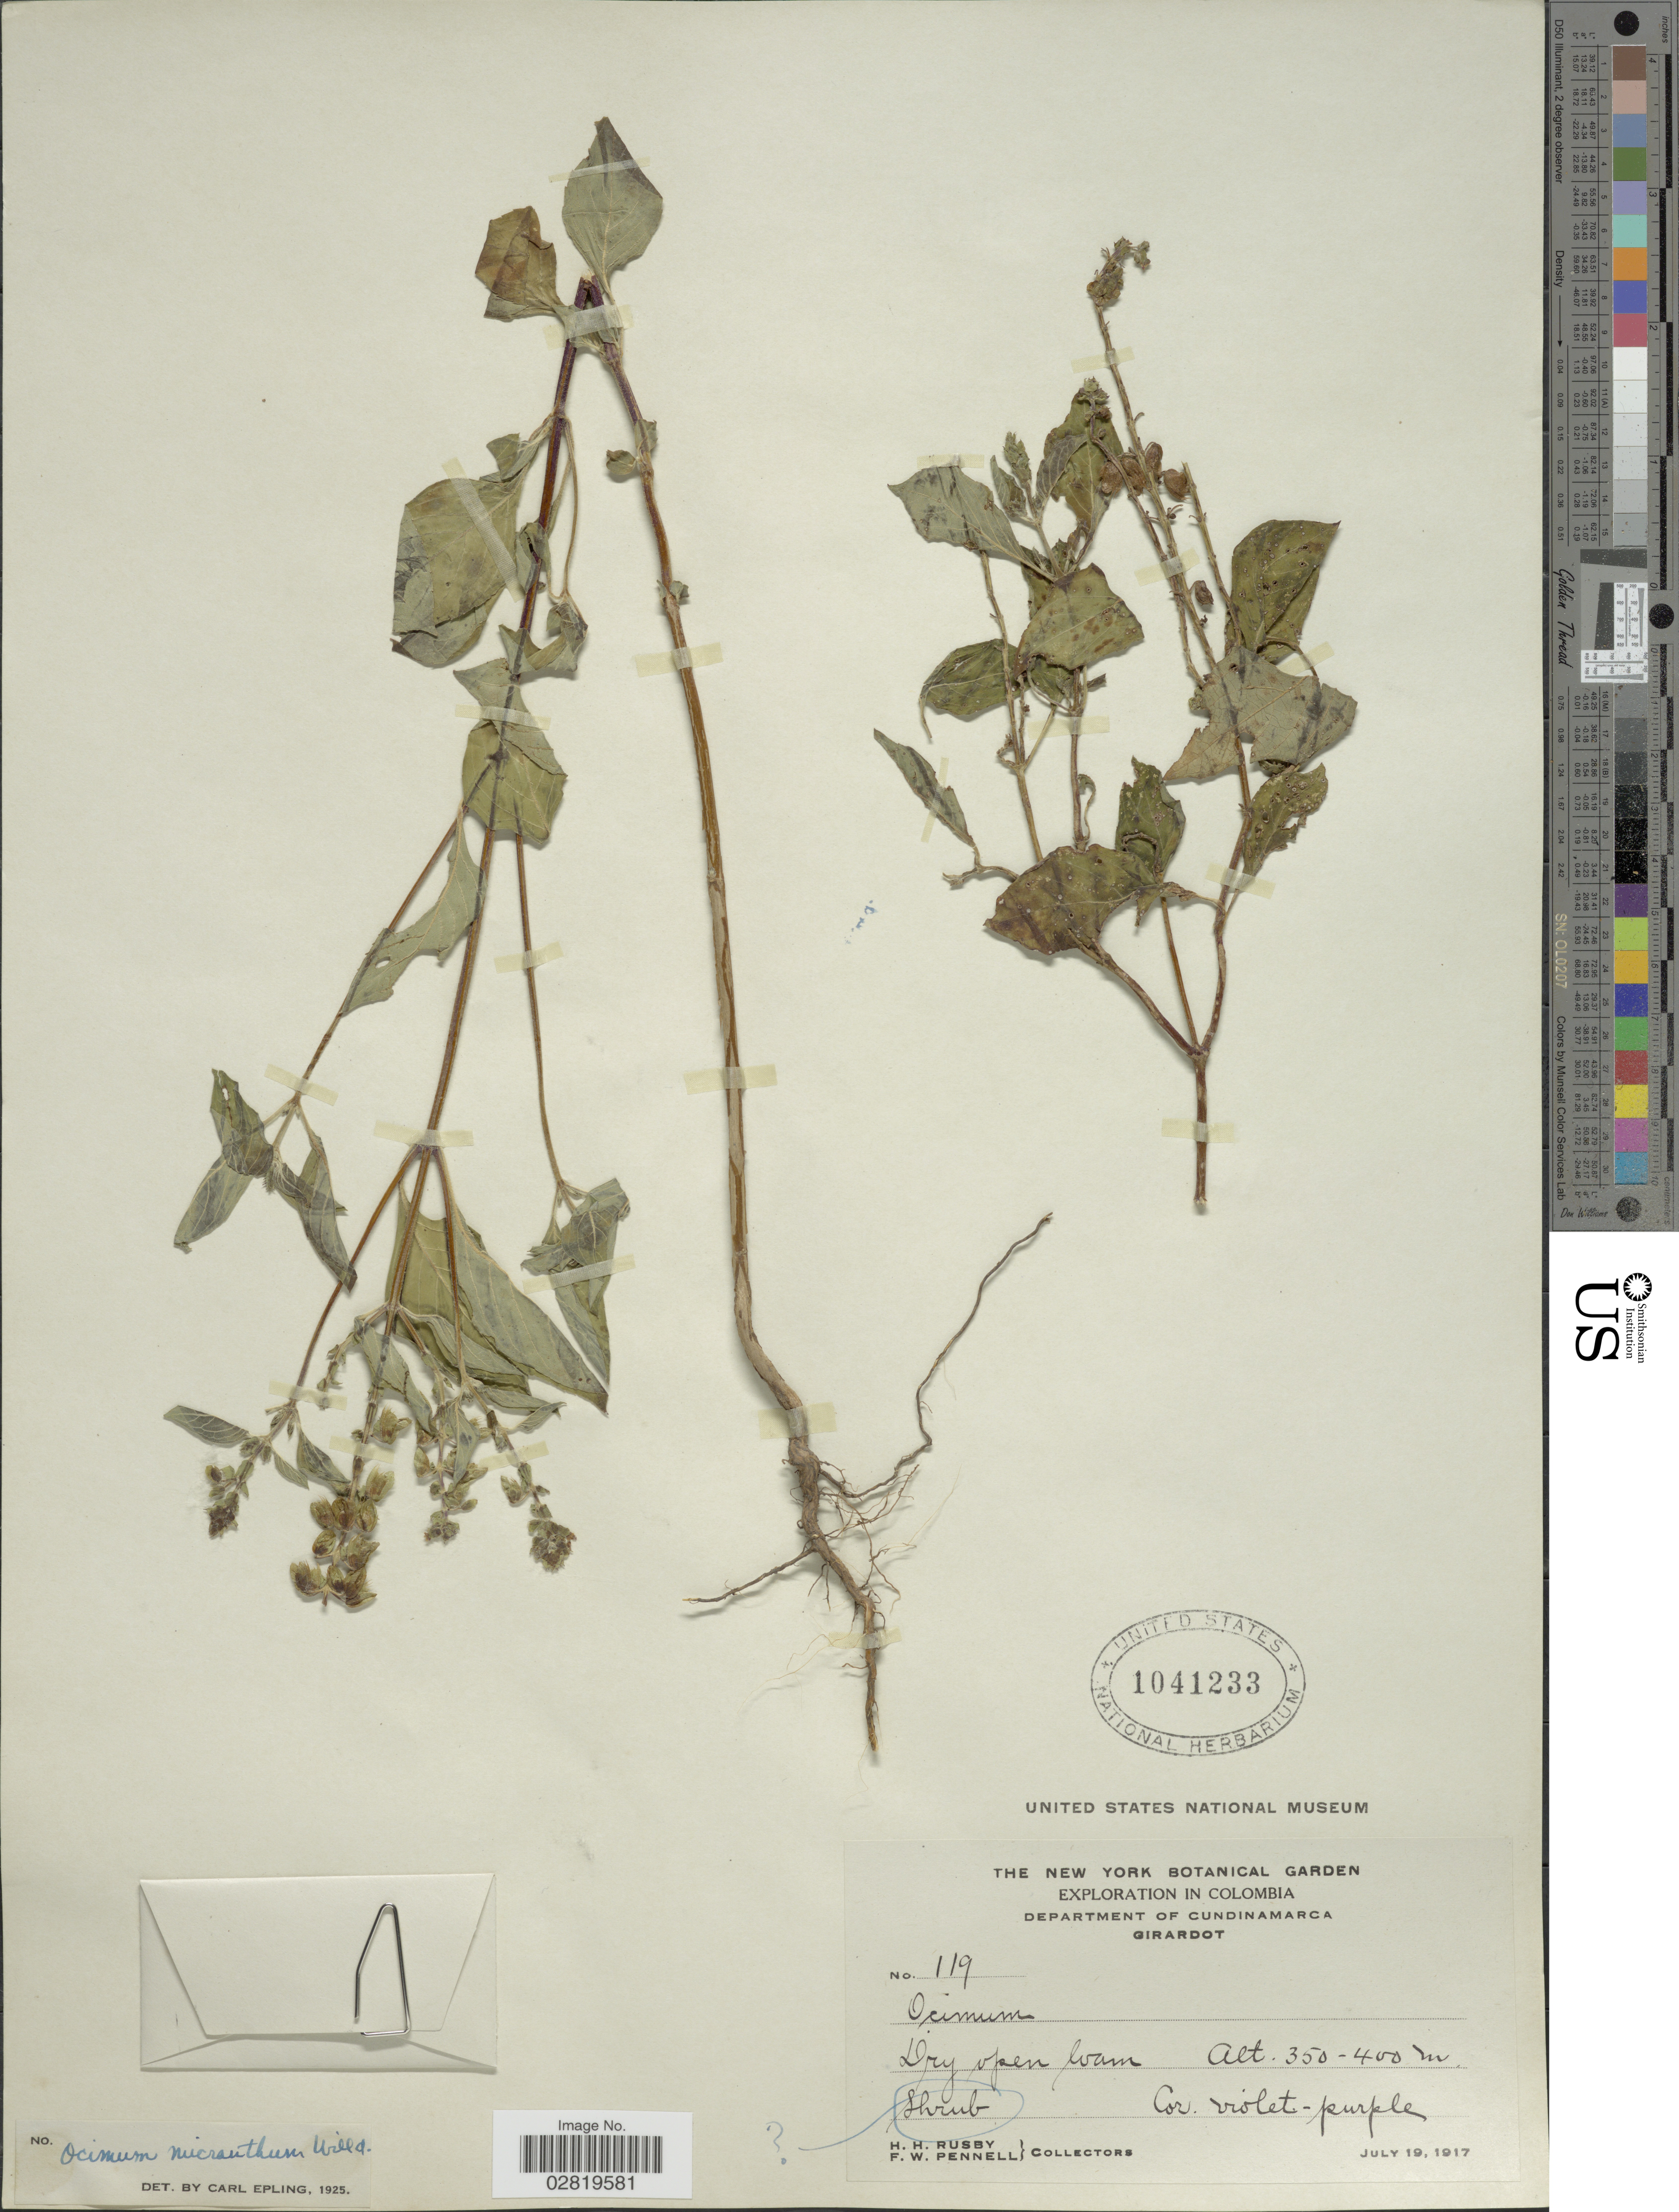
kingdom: Plantae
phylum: Tracheophyta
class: Magnoliopsida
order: Lamiales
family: Lamiaceae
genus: Ocimum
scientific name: Ocimum micranthum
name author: Willd.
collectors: H. H. Rusby & F. W. Pennell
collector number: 119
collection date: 1917-07-19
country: Colombia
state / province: Cundinamarca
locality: Department of Cundinamarca, Girardot.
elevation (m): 350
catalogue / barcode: US 1041233